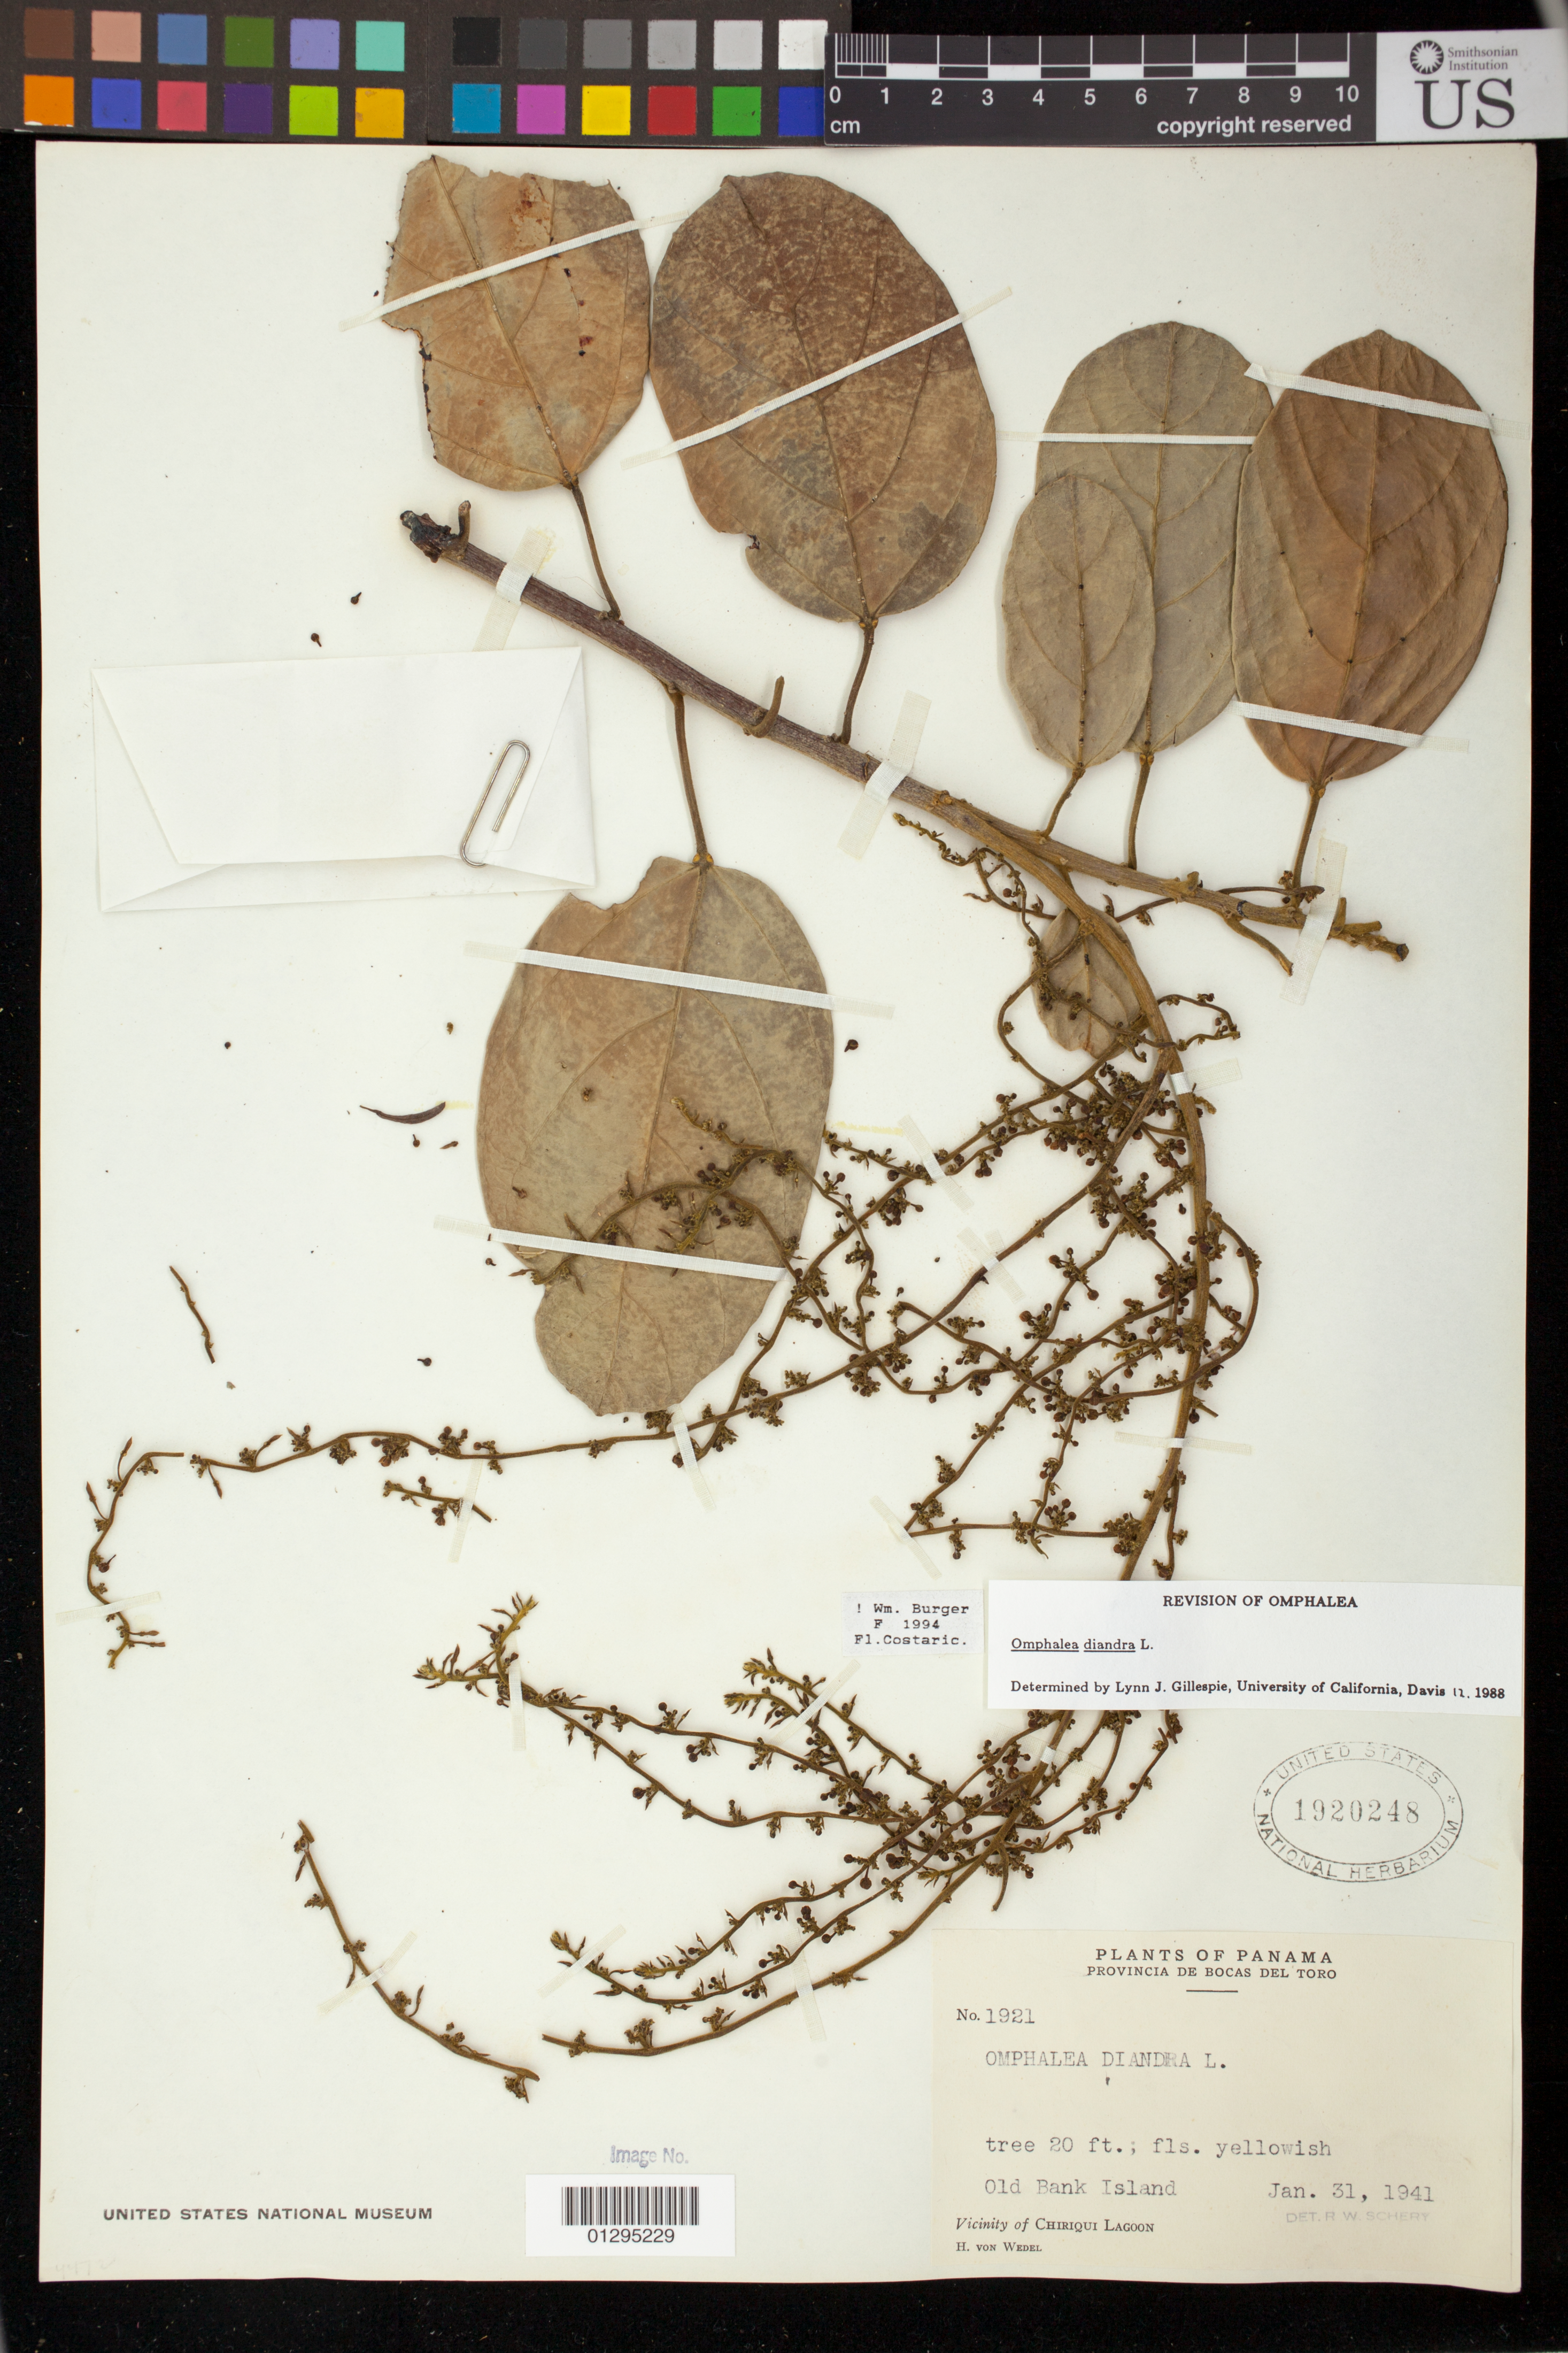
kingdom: Plantae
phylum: Tracheophyta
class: Magnoliopsida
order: Malpighiales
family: Euphorbiaceae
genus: Omphalea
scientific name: Omphalea diandra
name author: L.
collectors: H. von Wedel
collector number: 1921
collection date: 1941-01-31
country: Panama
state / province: Bocas del Toro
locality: Vicinity of Chiriquí Lagoon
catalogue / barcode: US 1920248